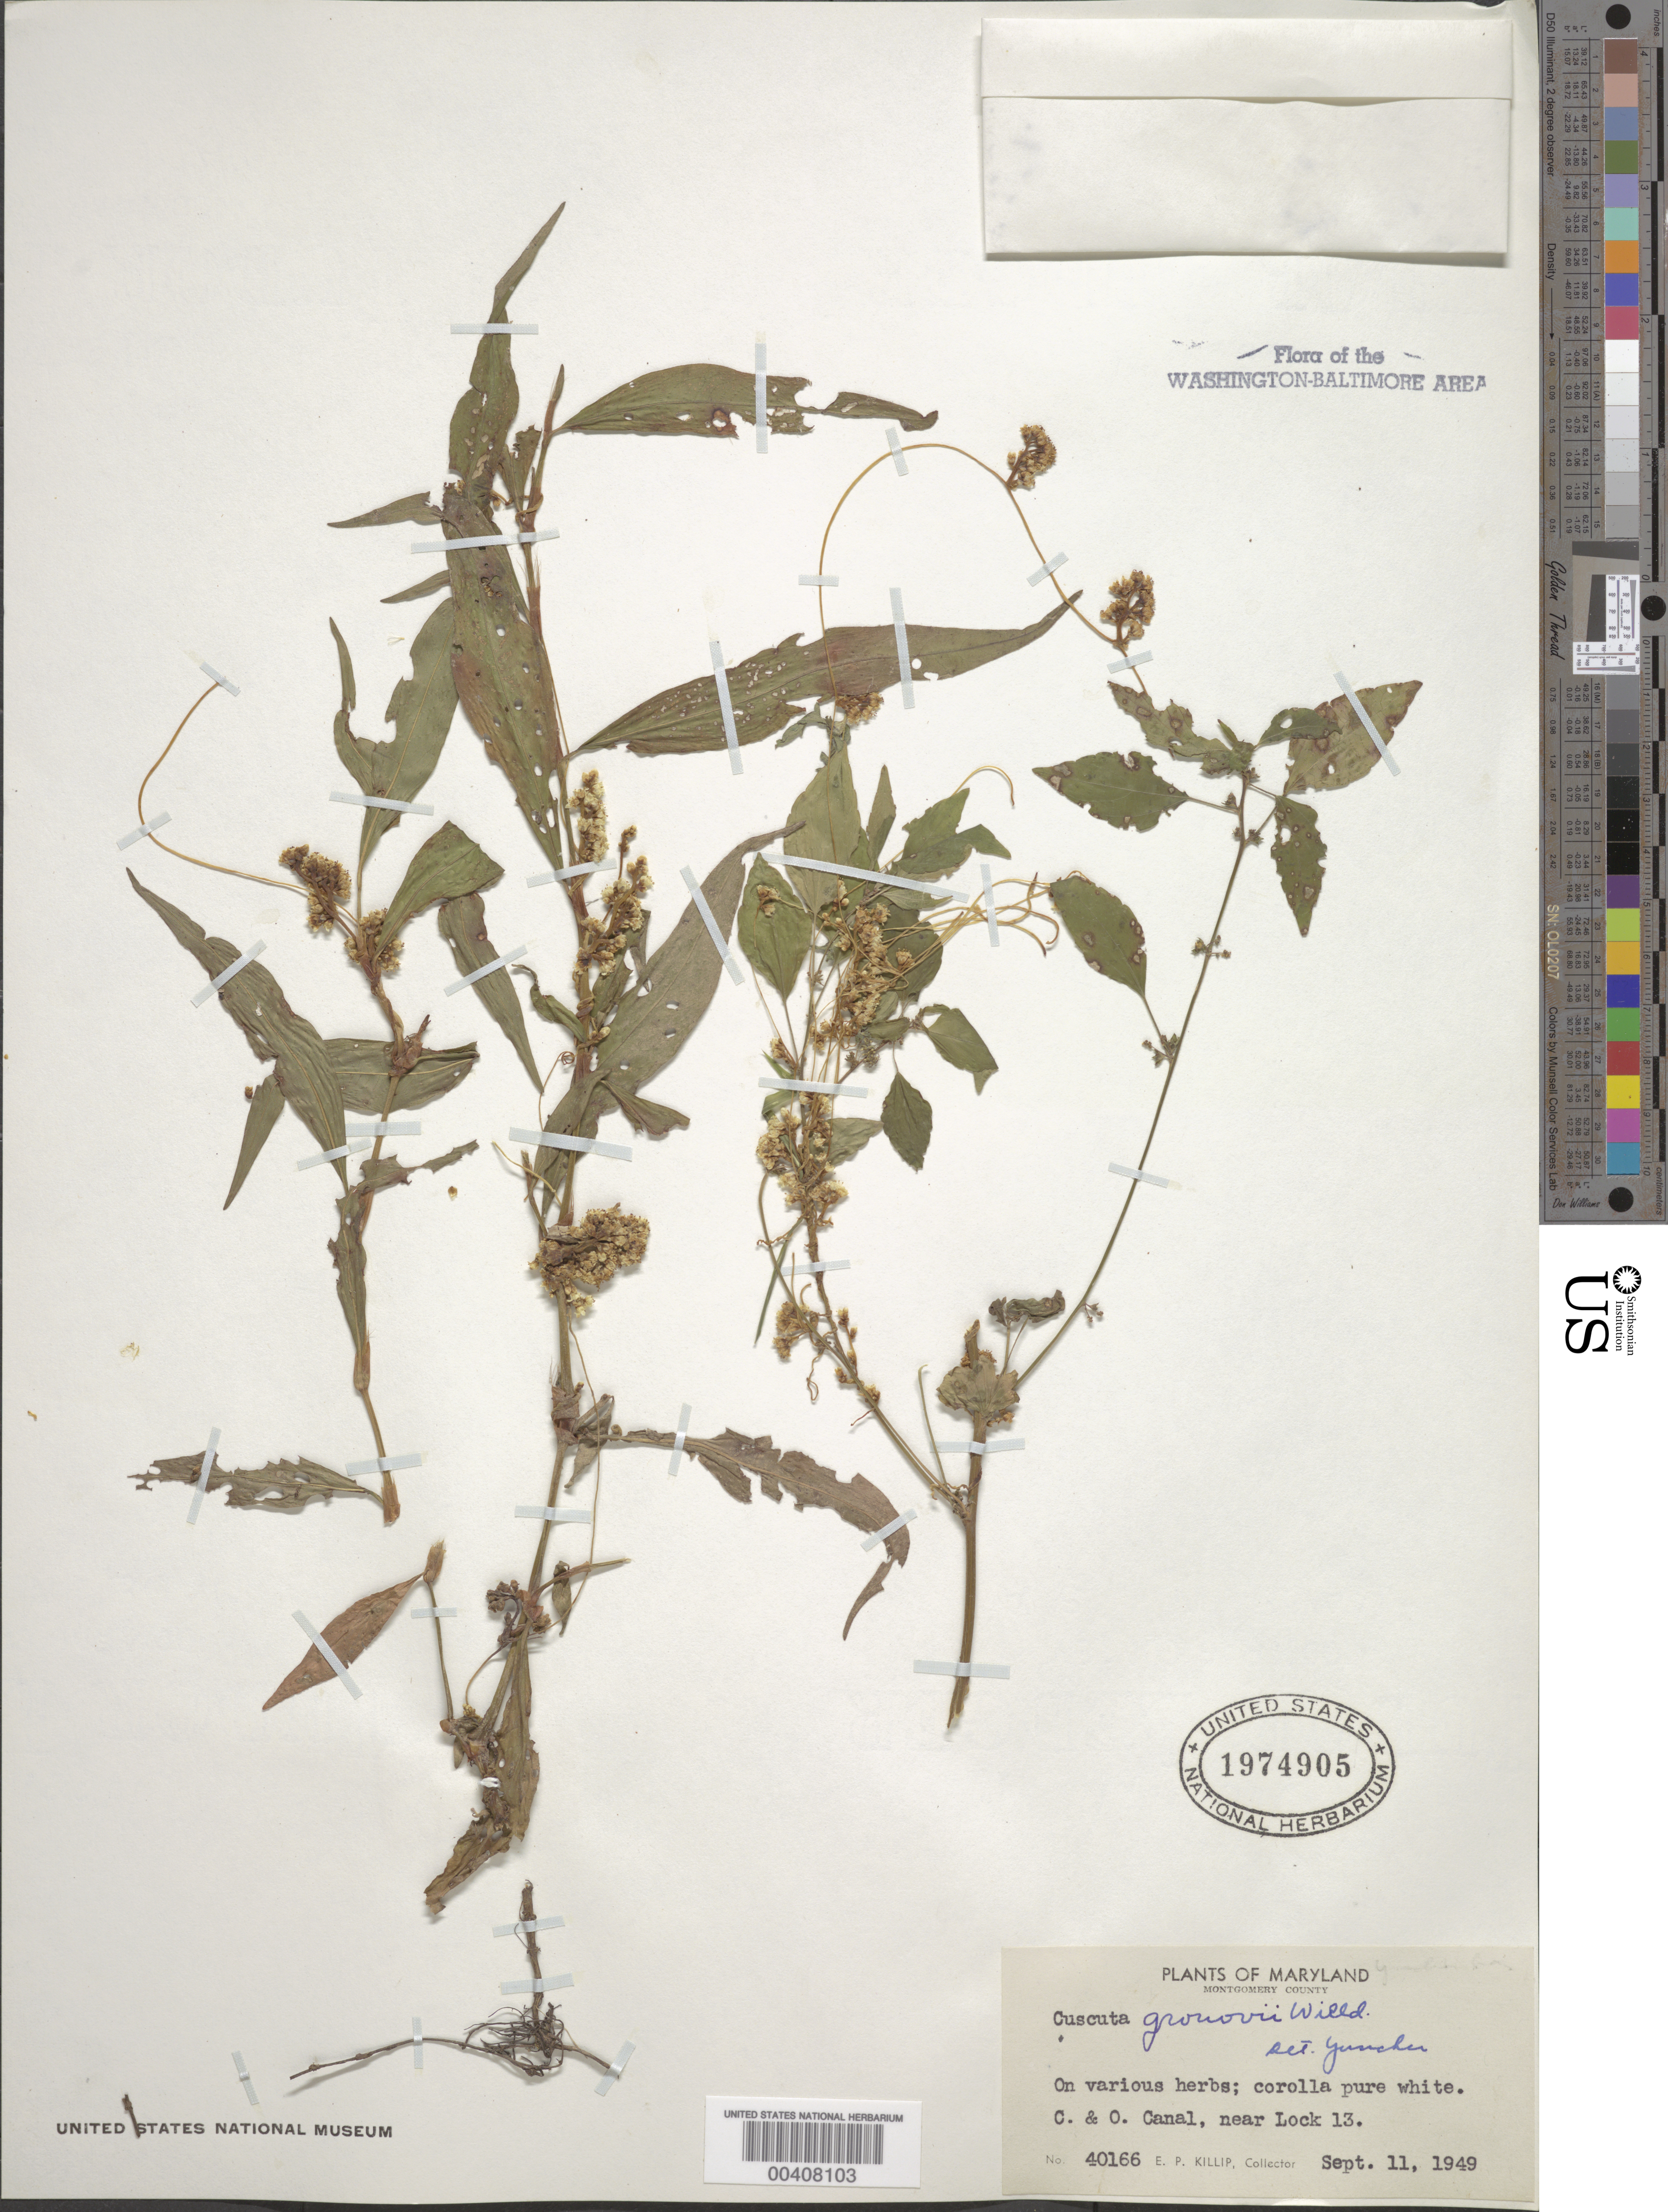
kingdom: Plantae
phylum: Tracheophyta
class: Magnoliopsida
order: Solanales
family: Convolvulaceae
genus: Cuscuta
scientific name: Cuscuta gronovii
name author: Willd. ex Schult.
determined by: T.G.Y.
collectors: E. P. Killip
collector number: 40166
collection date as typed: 11 Sep 1949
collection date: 1949-09-11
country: United States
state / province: Maryland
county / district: Montgomery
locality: C & O Canal, near Lock 13 C. & O. Canal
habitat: On various herbs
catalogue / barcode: US 1974905